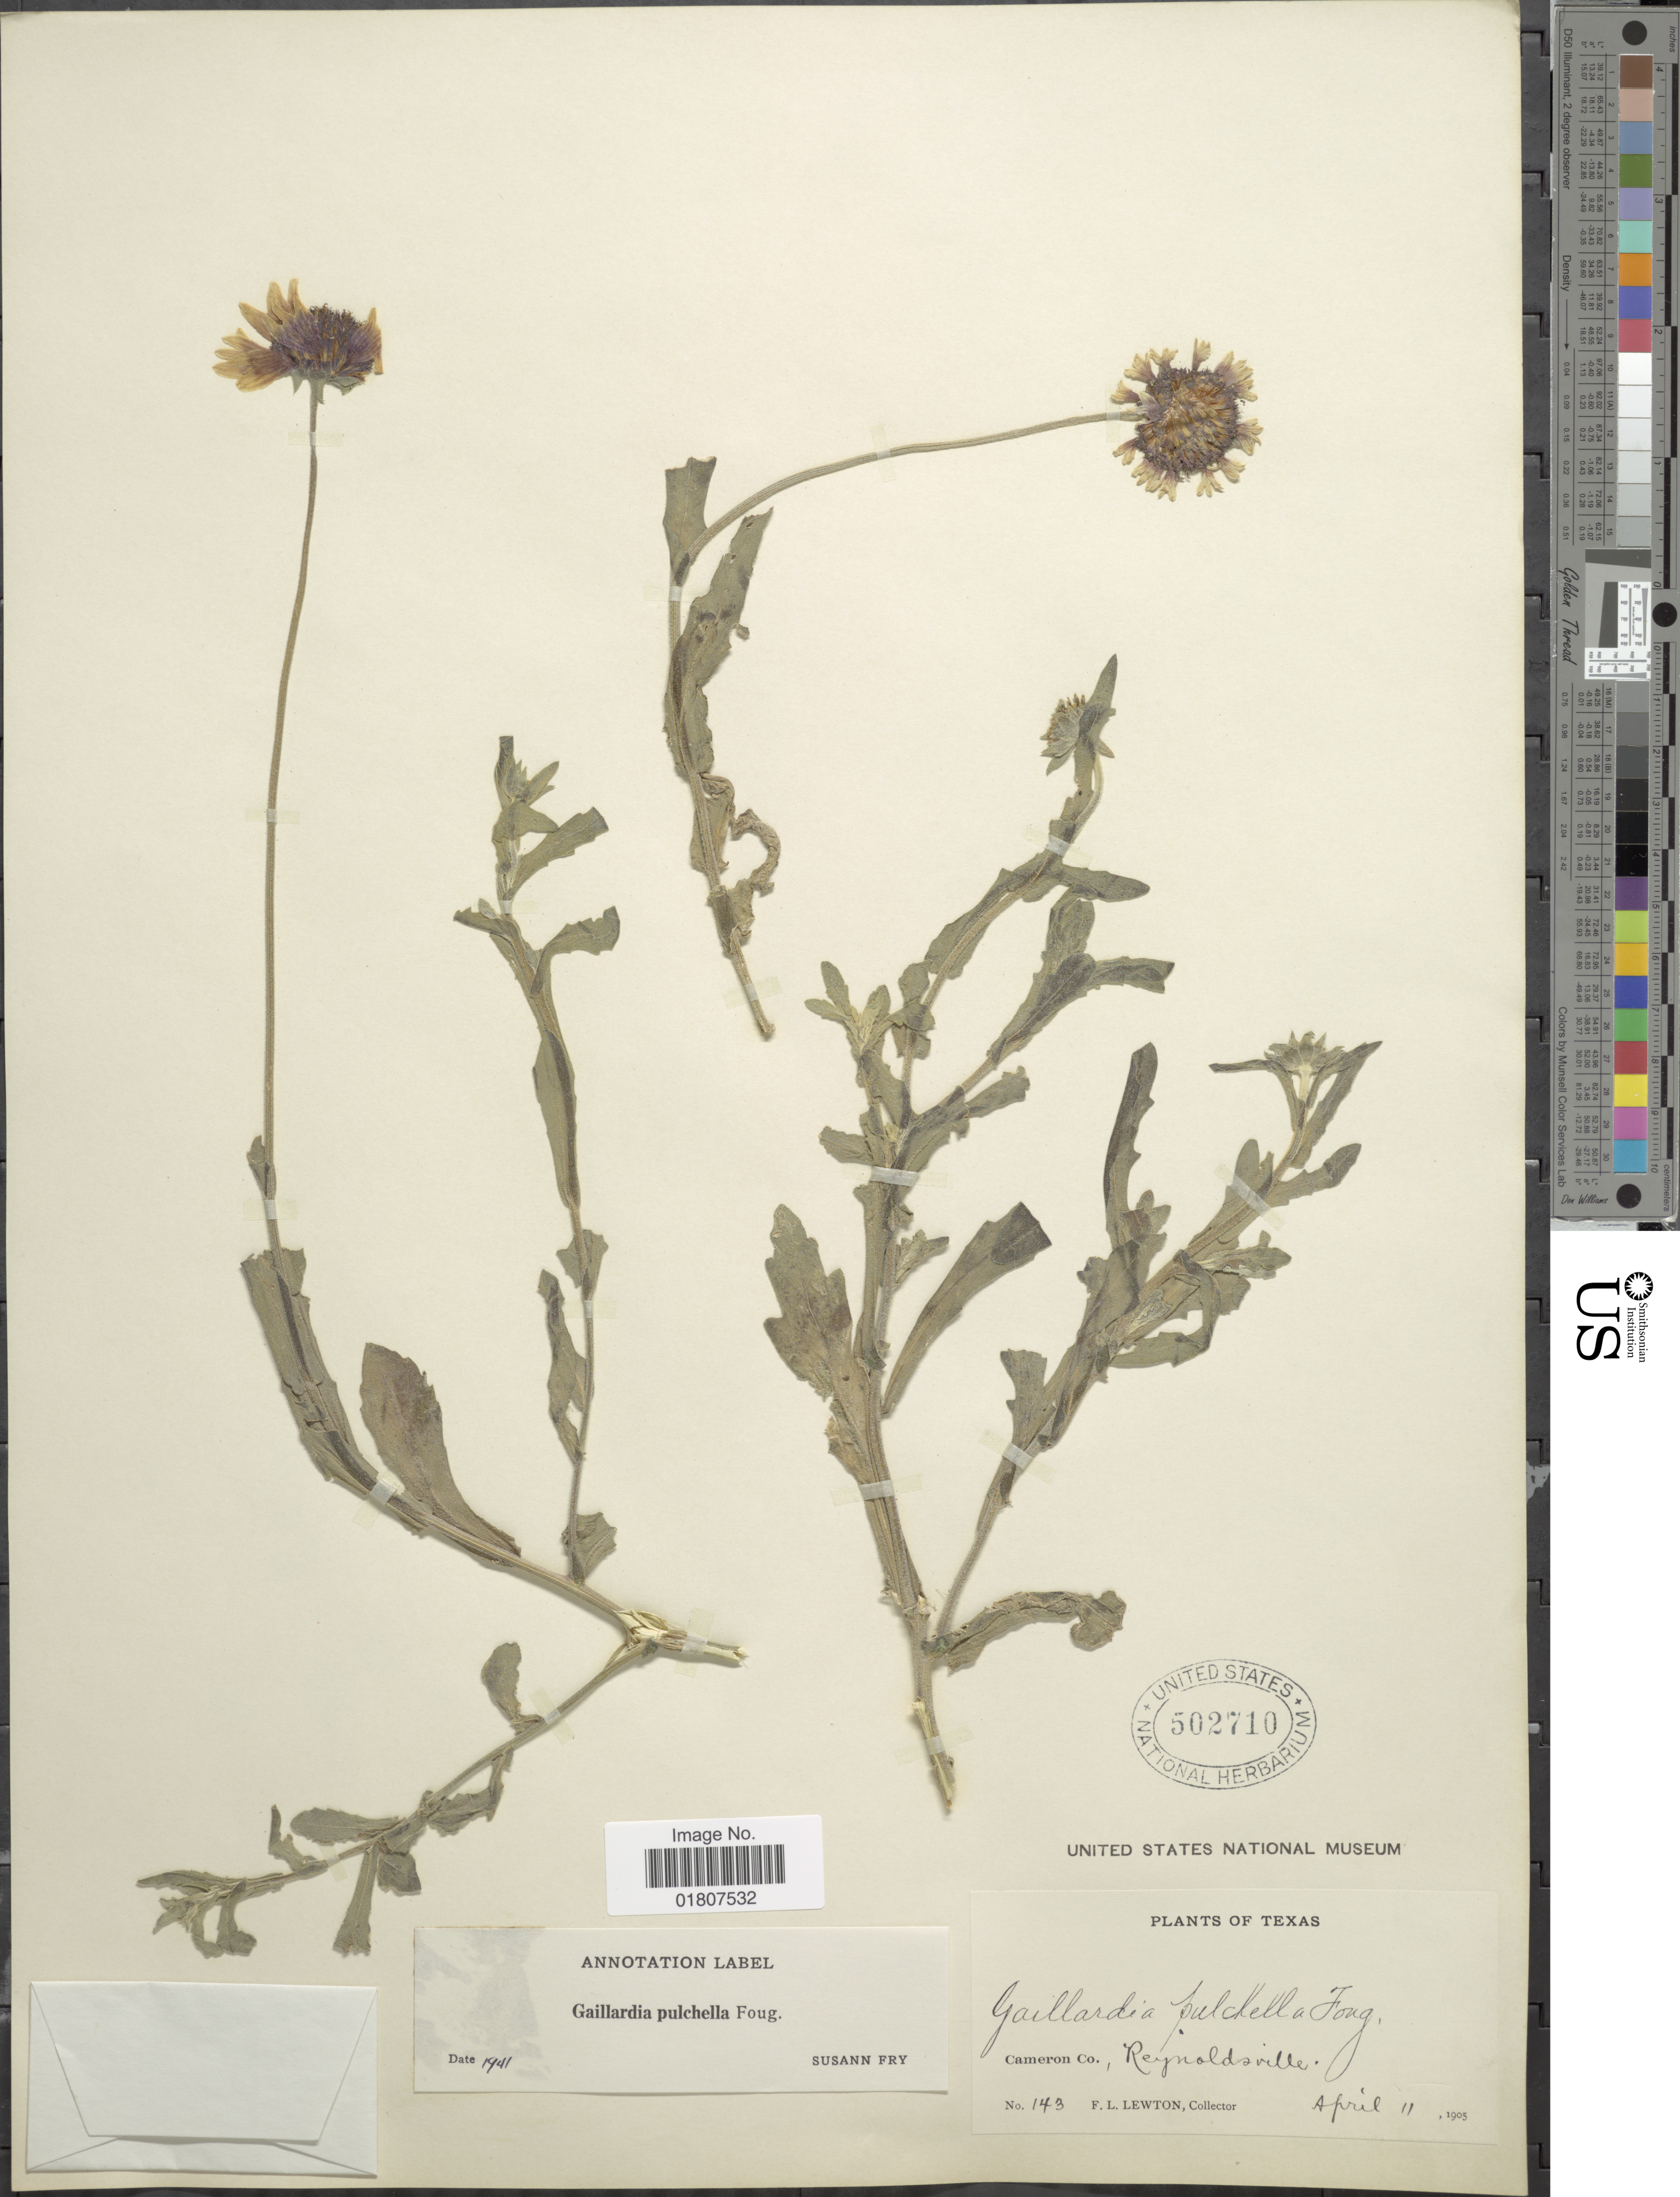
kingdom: Plantae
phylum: Tracheophyta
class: Magnoliopsida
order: Asterales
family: Asteraceae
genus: Gaillardia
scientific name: Gaillardia pulchella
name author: Foug.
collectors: F. L. Lewton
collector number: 143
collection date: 1905-04-11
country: United States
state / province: Texas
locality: Cameron Co., Reynoldsville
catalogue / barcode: US 502710